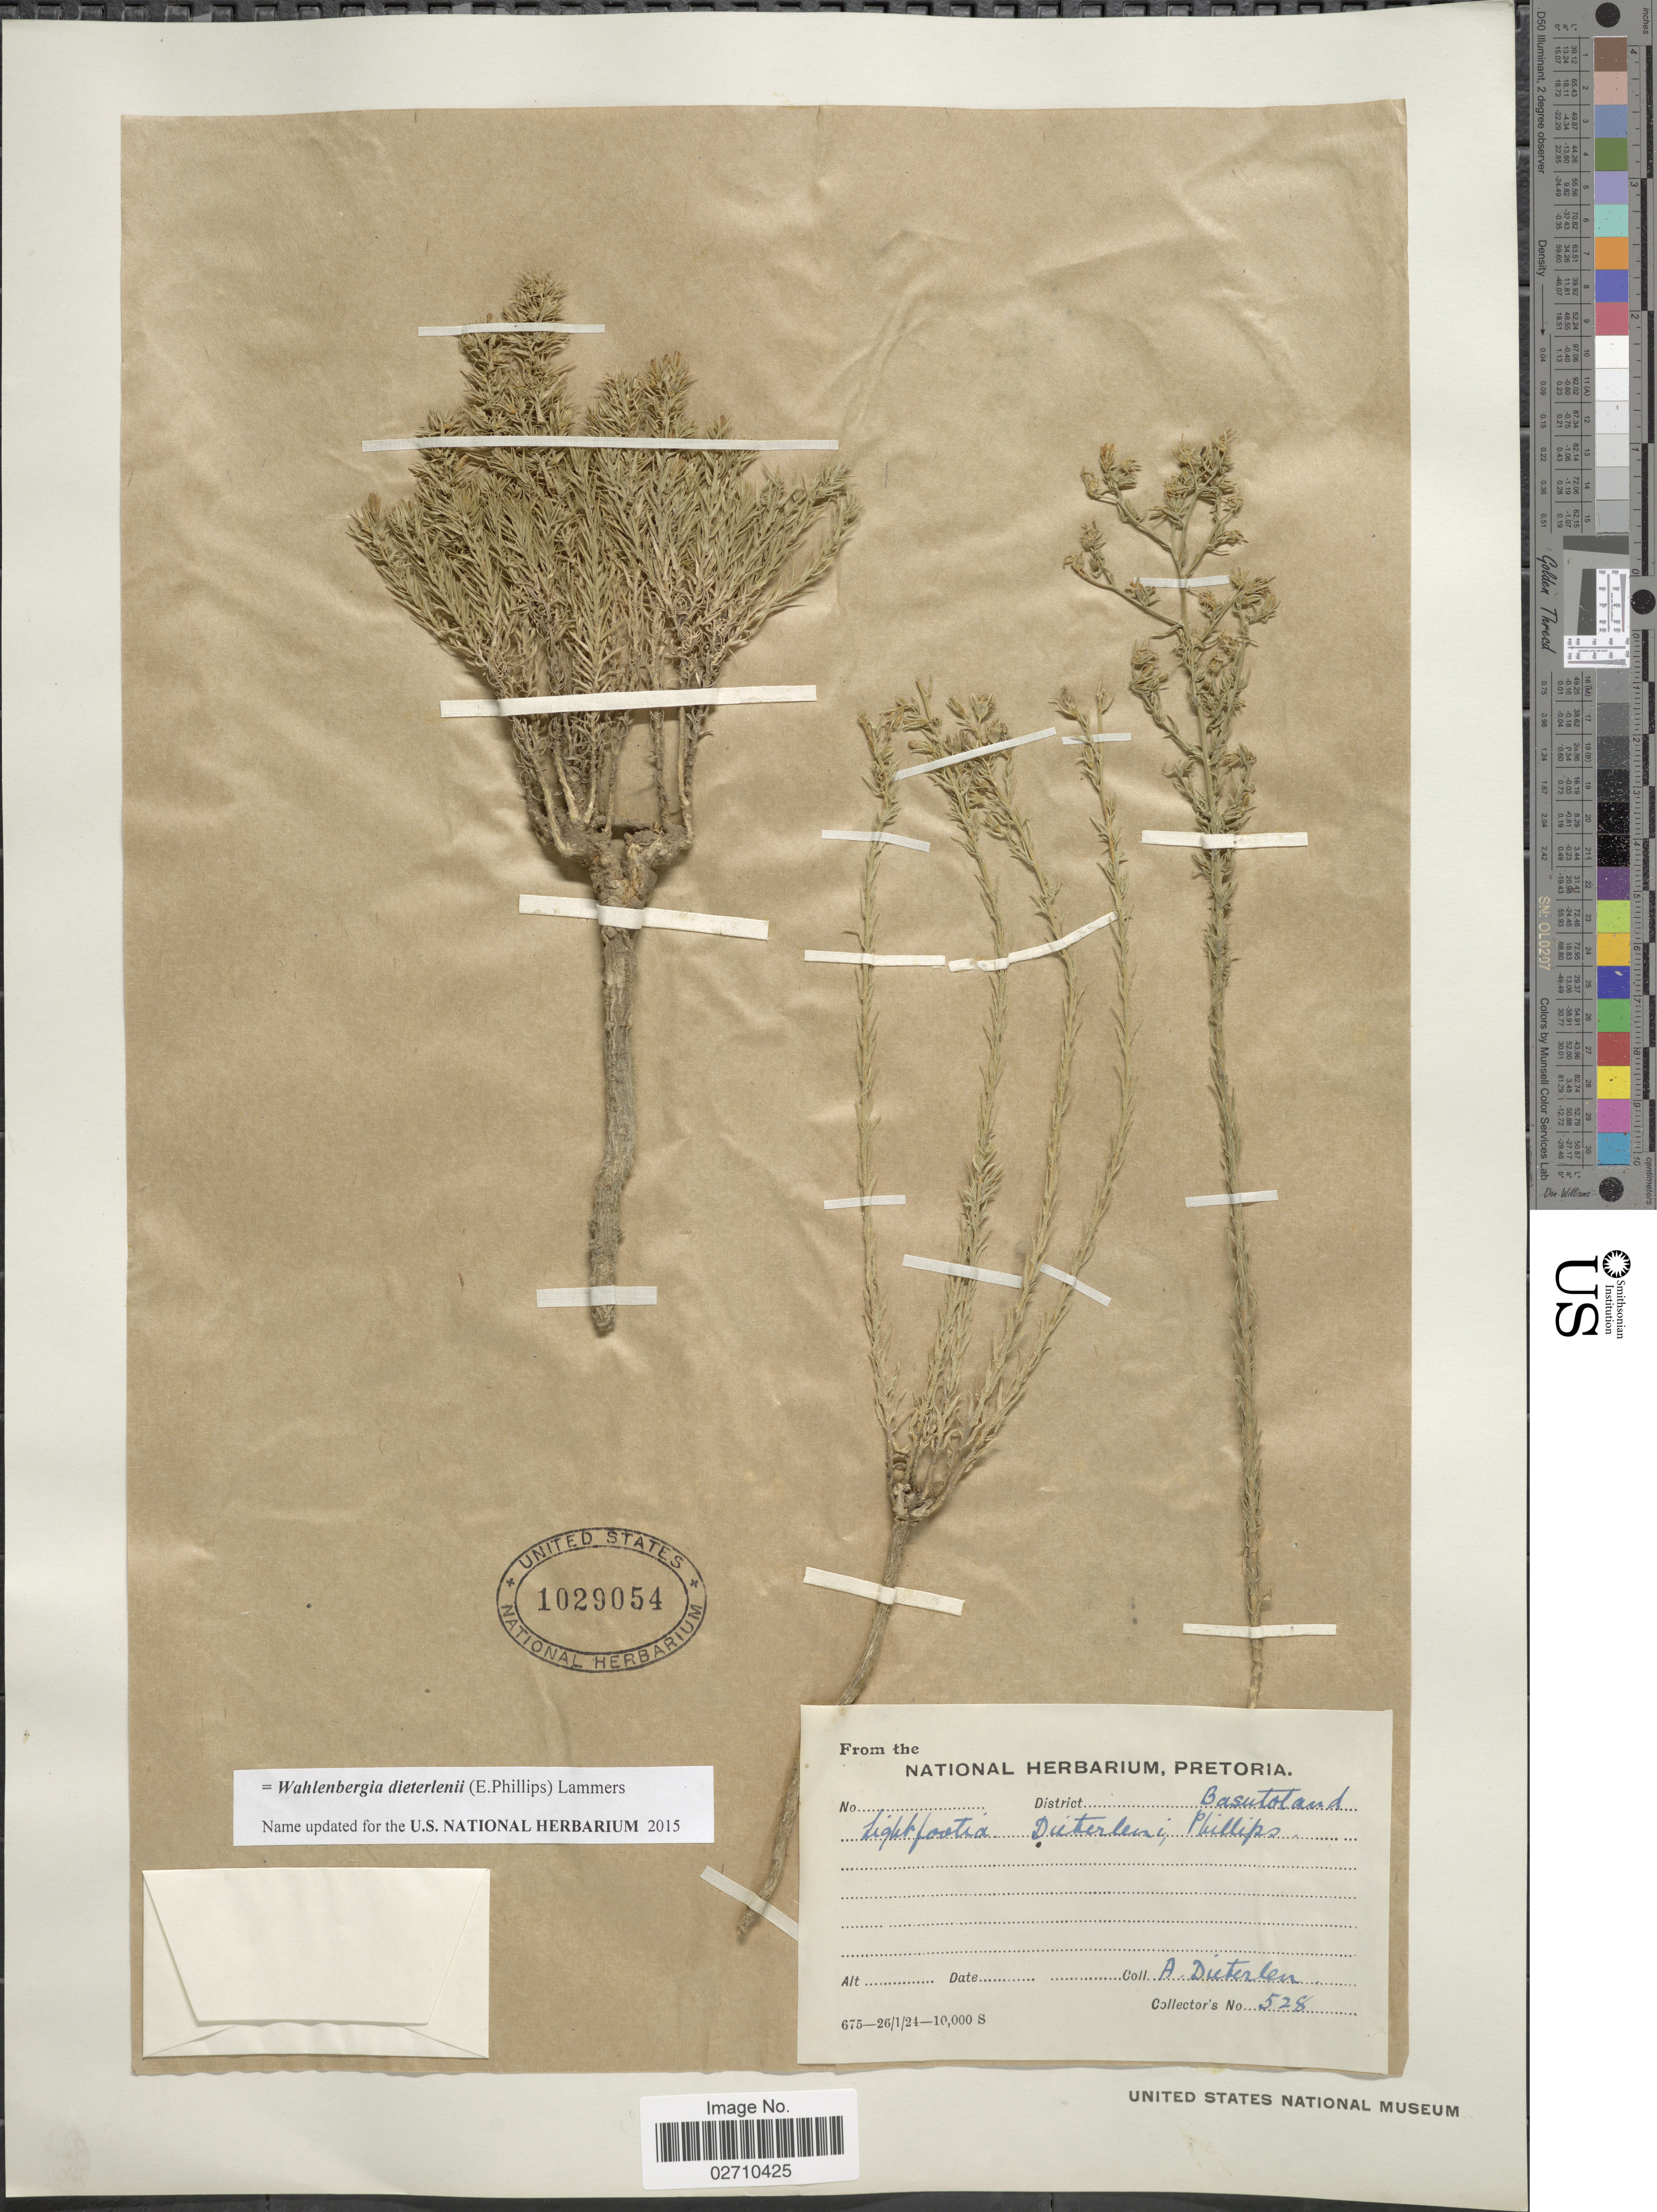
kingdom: Plantae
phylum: Tracheophyta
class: Magnoliopsida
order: Asterales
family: Campanulaceae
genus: Wahlenbergia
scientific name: Wahlenbergia dieterlenii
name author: (E. Phillips) Lammers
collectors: A. Dieterlen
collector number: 528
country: Lesotho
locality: Basutoland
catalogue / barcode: US 1029054